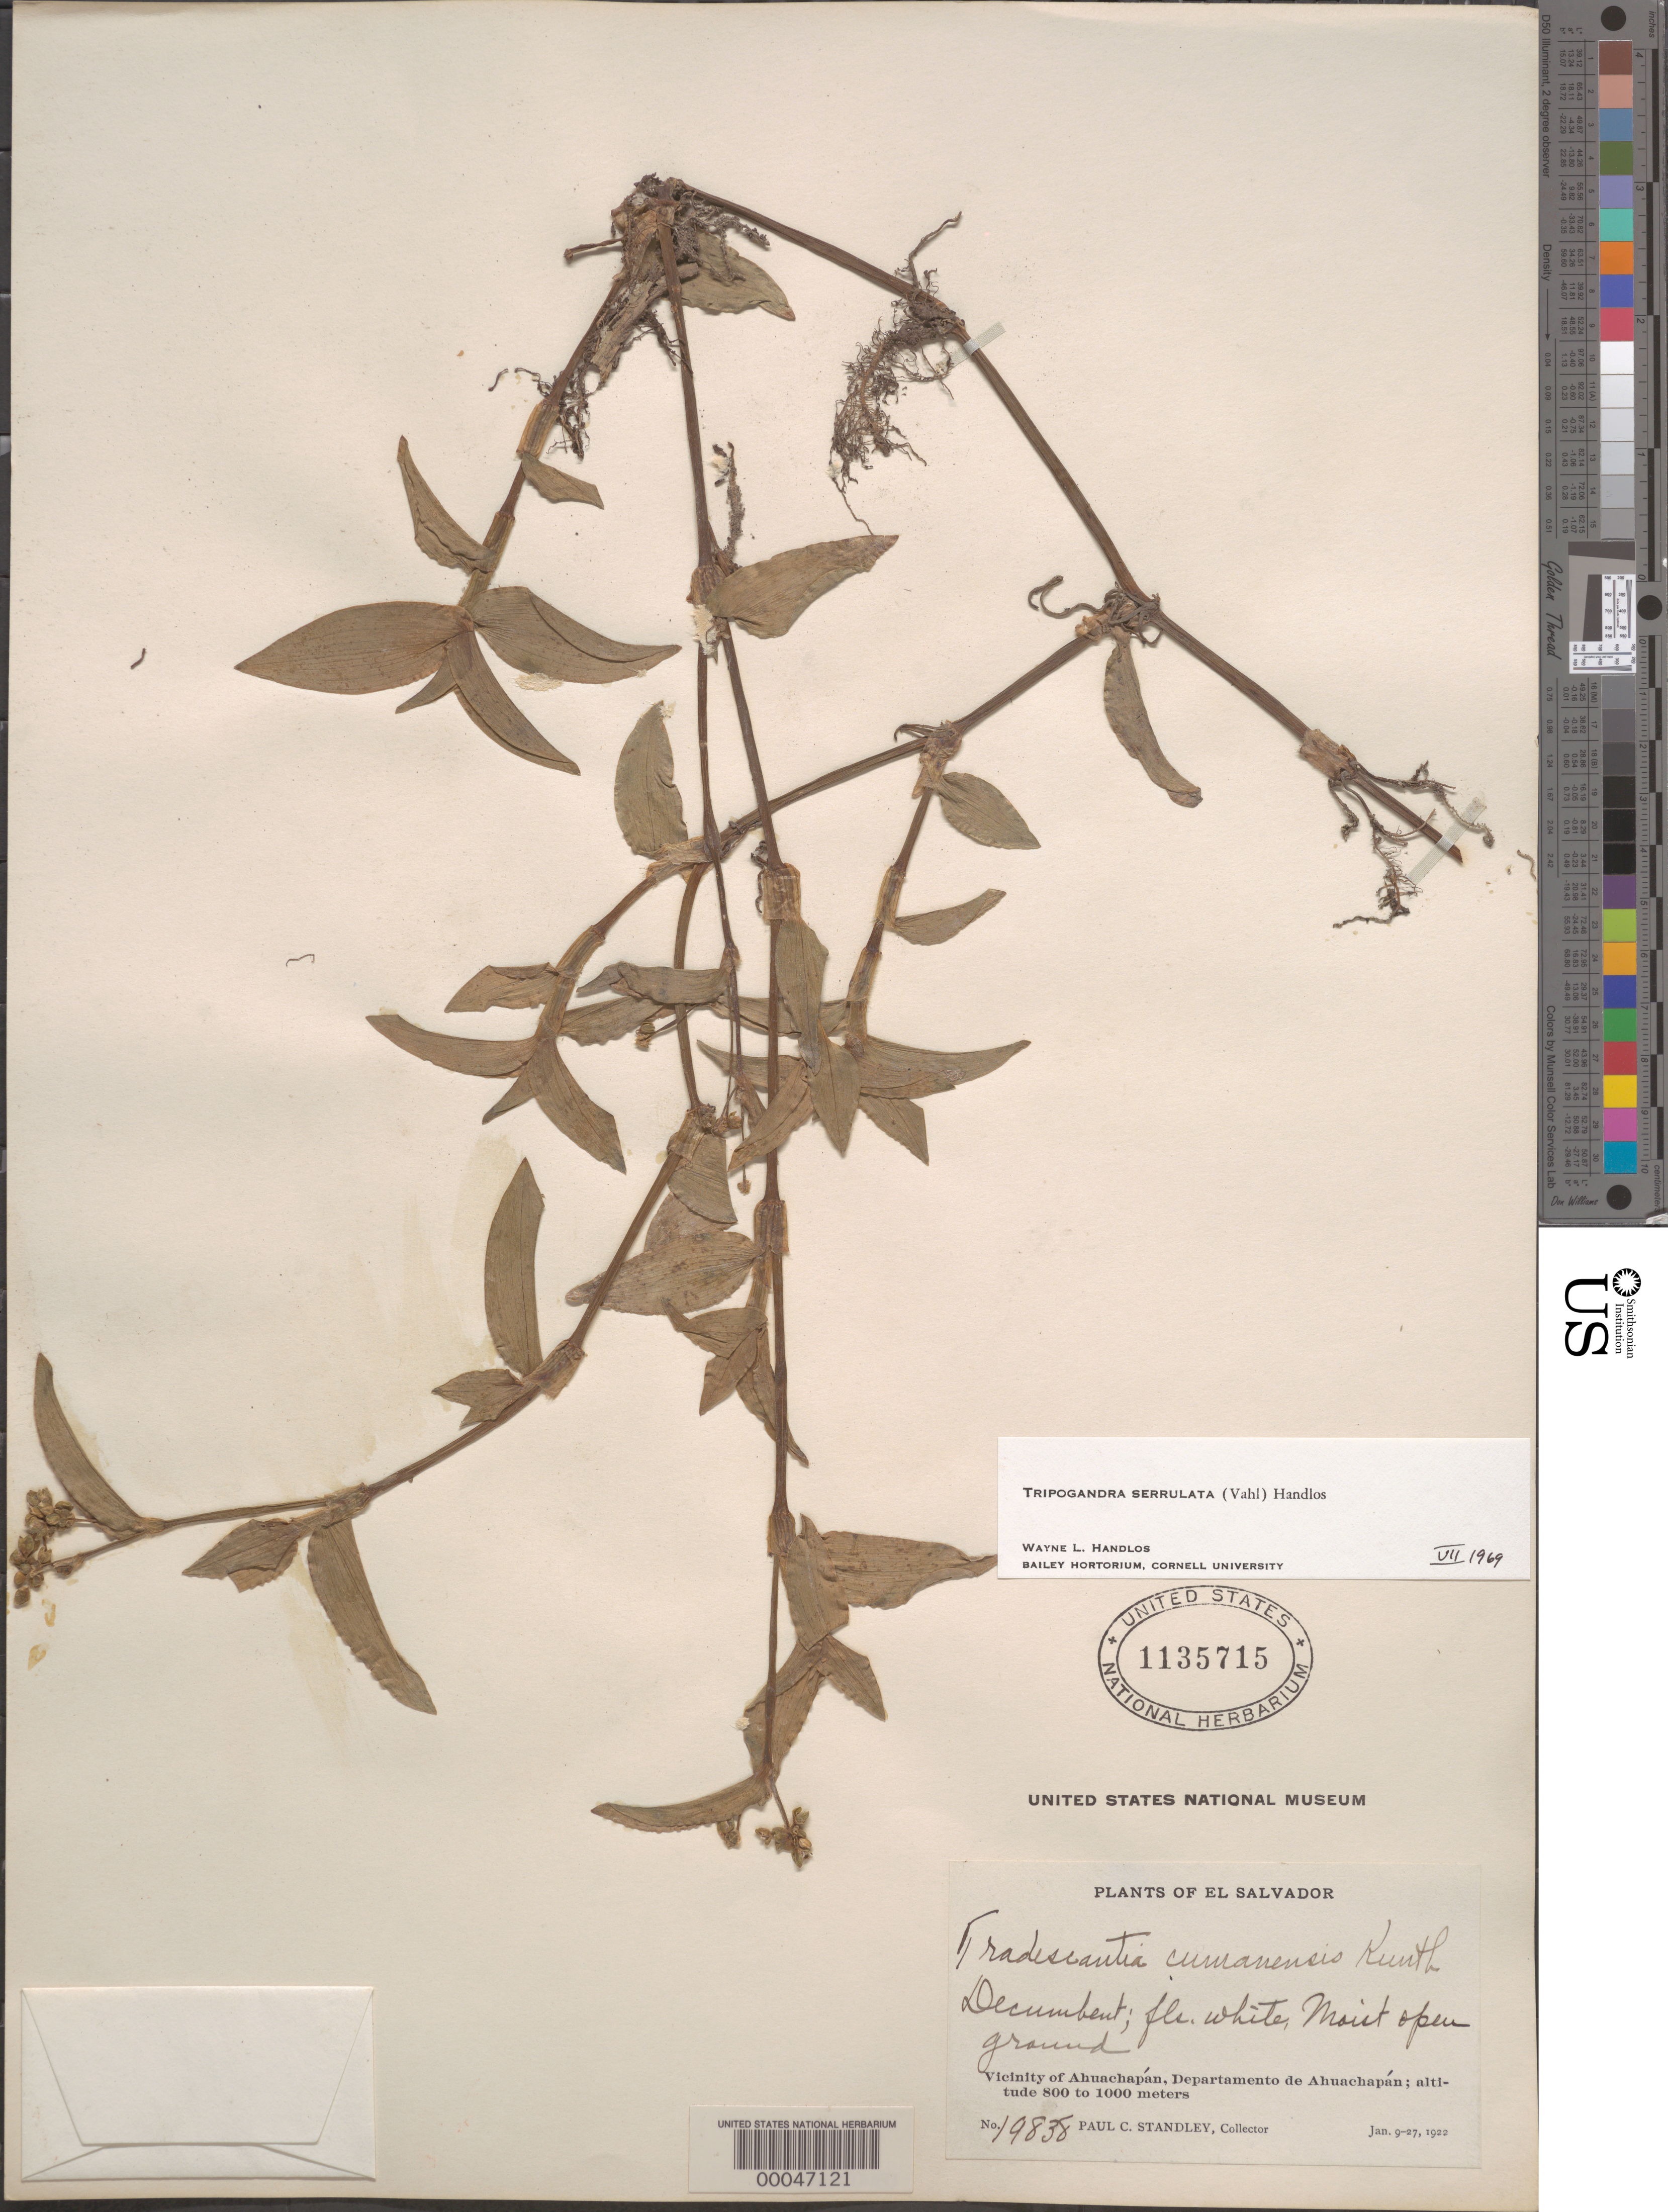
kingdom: Plantae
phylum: Tracheophyta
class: Liliopsida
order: Commelinales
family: Commelinaceae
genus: Tripogandra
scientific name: Tripogandra serrulata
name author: (Vahl) Handlos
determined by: Handlos, W. L.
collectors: P. C. Standley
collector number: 19838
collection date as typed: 09 Jan 1922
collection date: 1922-01-09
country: El Salvador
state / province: Ahuachapán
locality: Near ahuachapan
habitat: Moist, open area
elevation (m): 800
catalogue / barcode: US 1135715